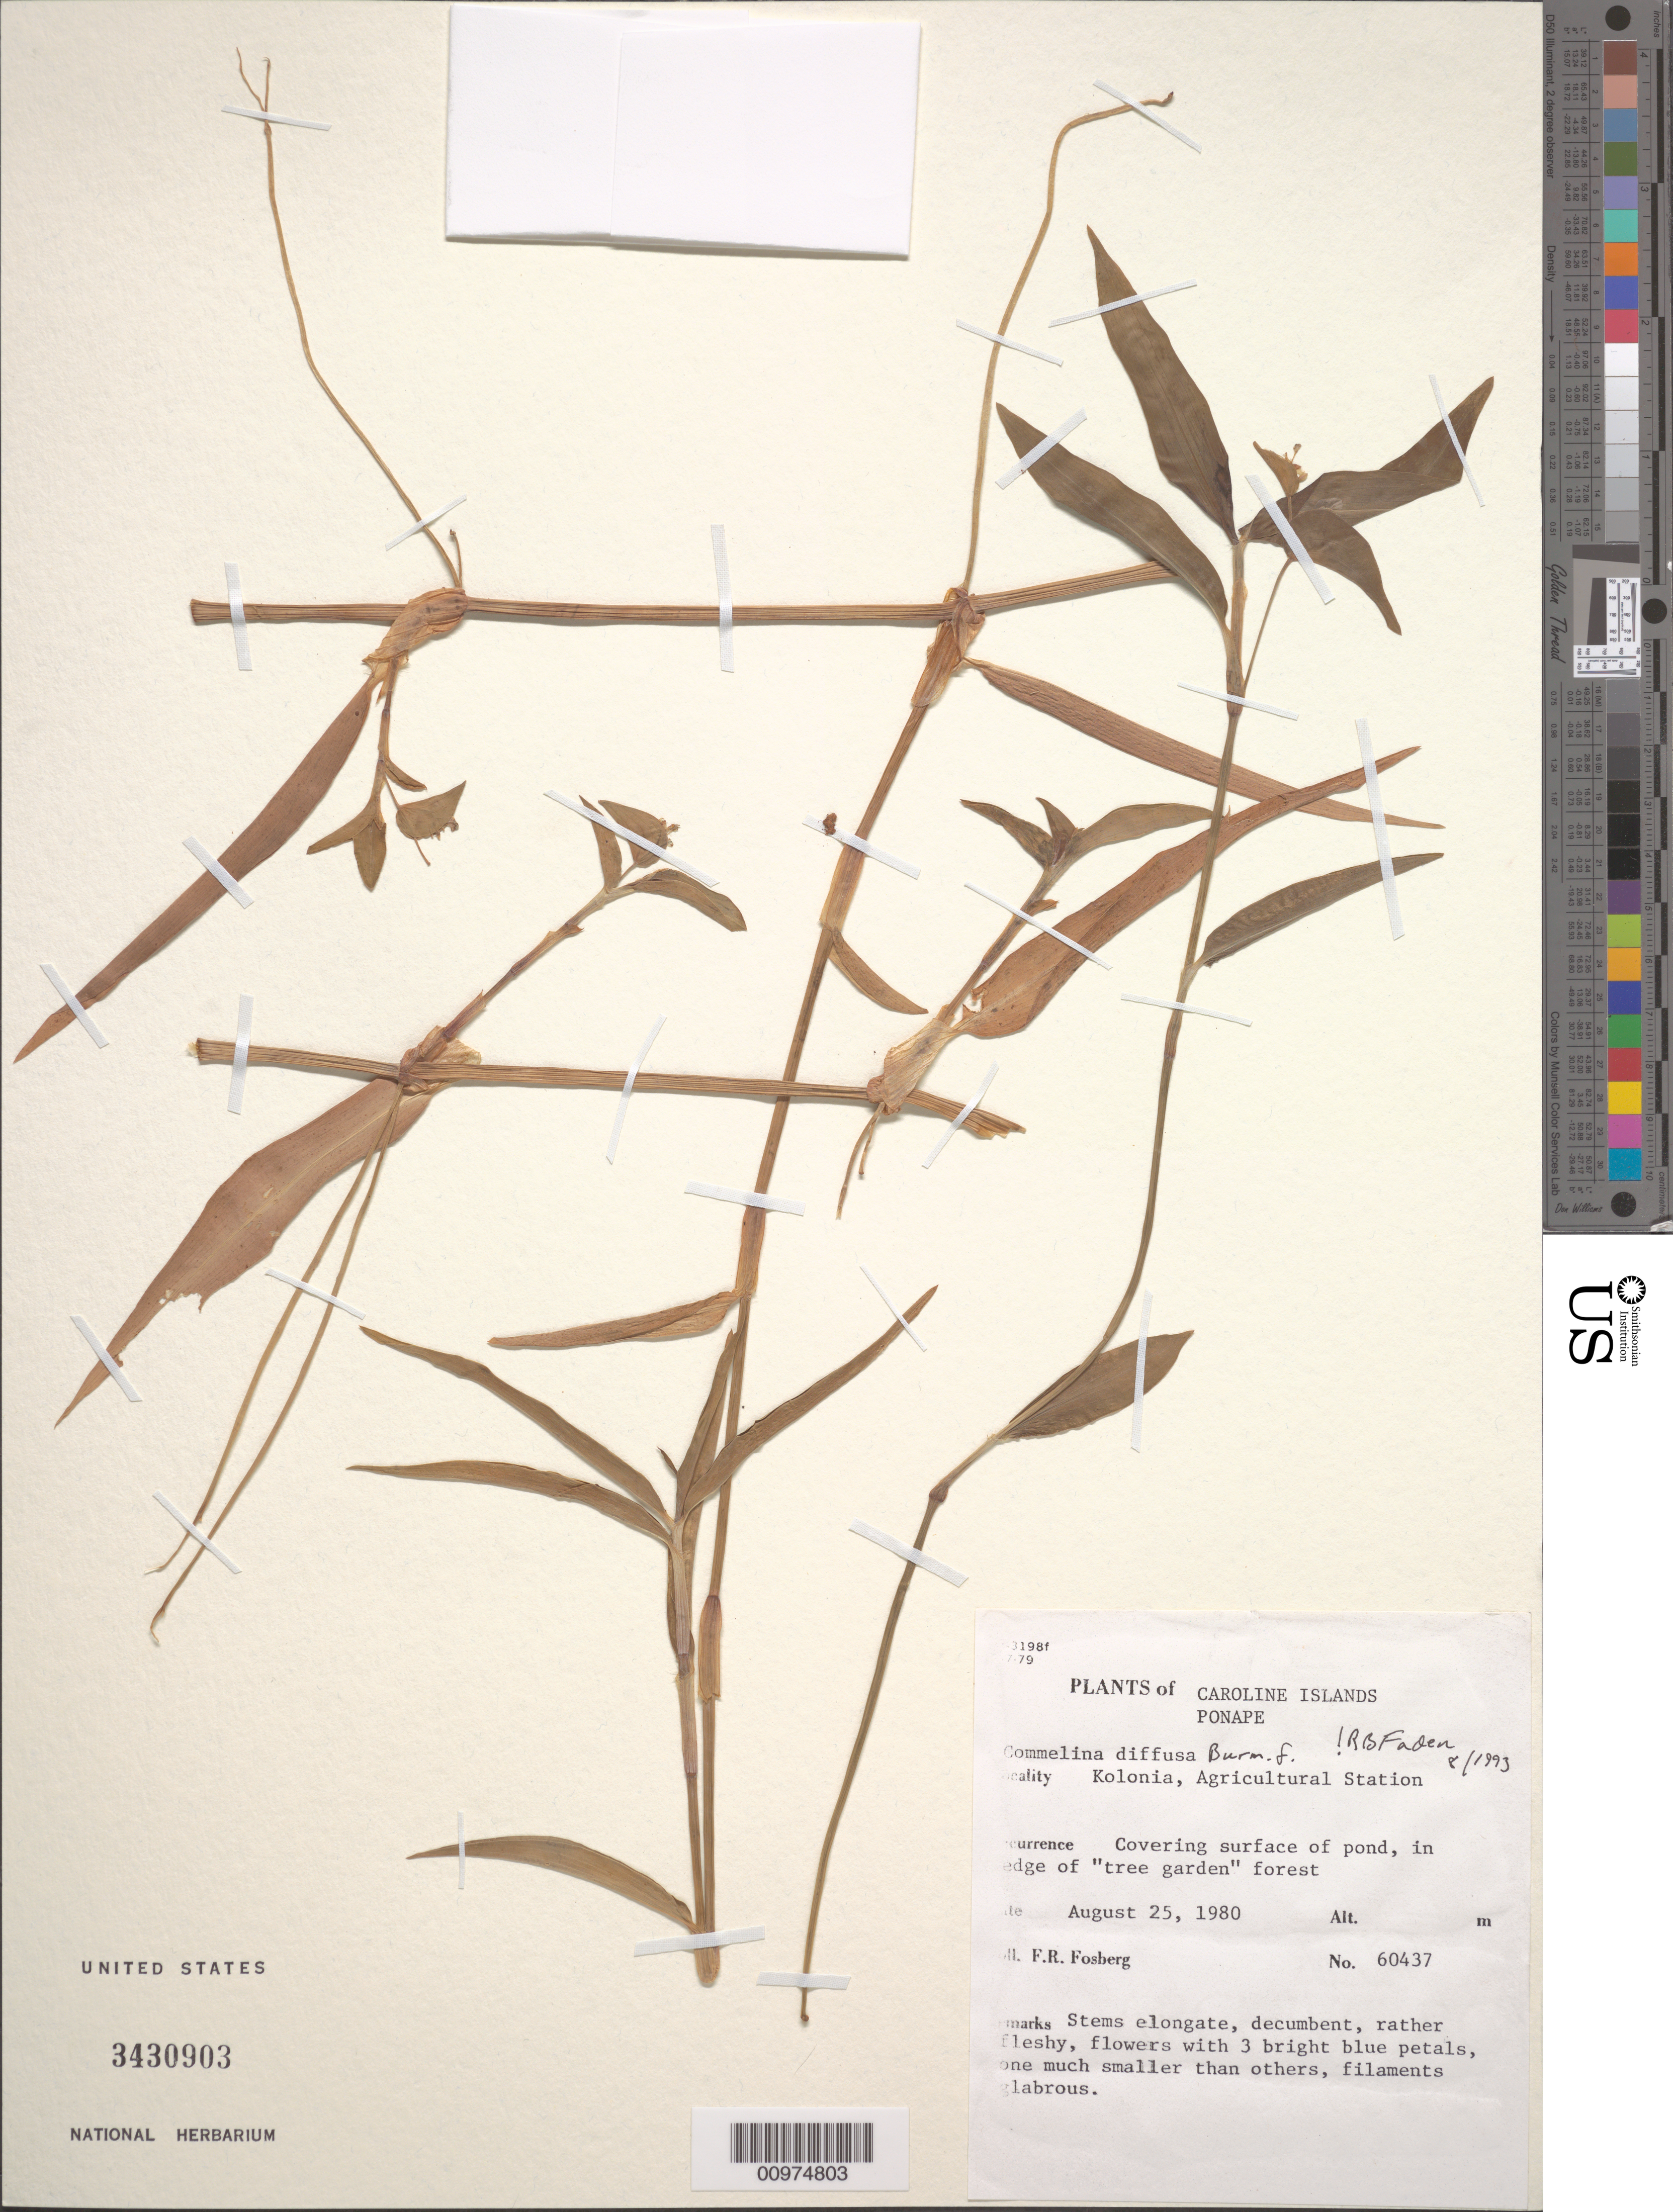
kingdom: Plantae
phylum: Tracheophyta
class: Liliopsida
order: Commelinales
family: Commelinaceae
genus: Commelina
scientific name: Commelina diffusa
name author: Burm. f.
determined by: Faden, Robert B., (US), Smithsonian Institution - National Museum of Natural History (UNITED STATES)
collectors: F. R. Fosberg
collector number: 60437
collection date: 1980-08-25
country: Micronesia, Federated States of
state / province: Pohnpei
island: Pohnpei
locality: Caroline Islands. Ponape. Kolonia, Agricultural Station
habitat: Covering surface of pond, in edge of "tree garden" forest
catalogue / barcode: US 3430903